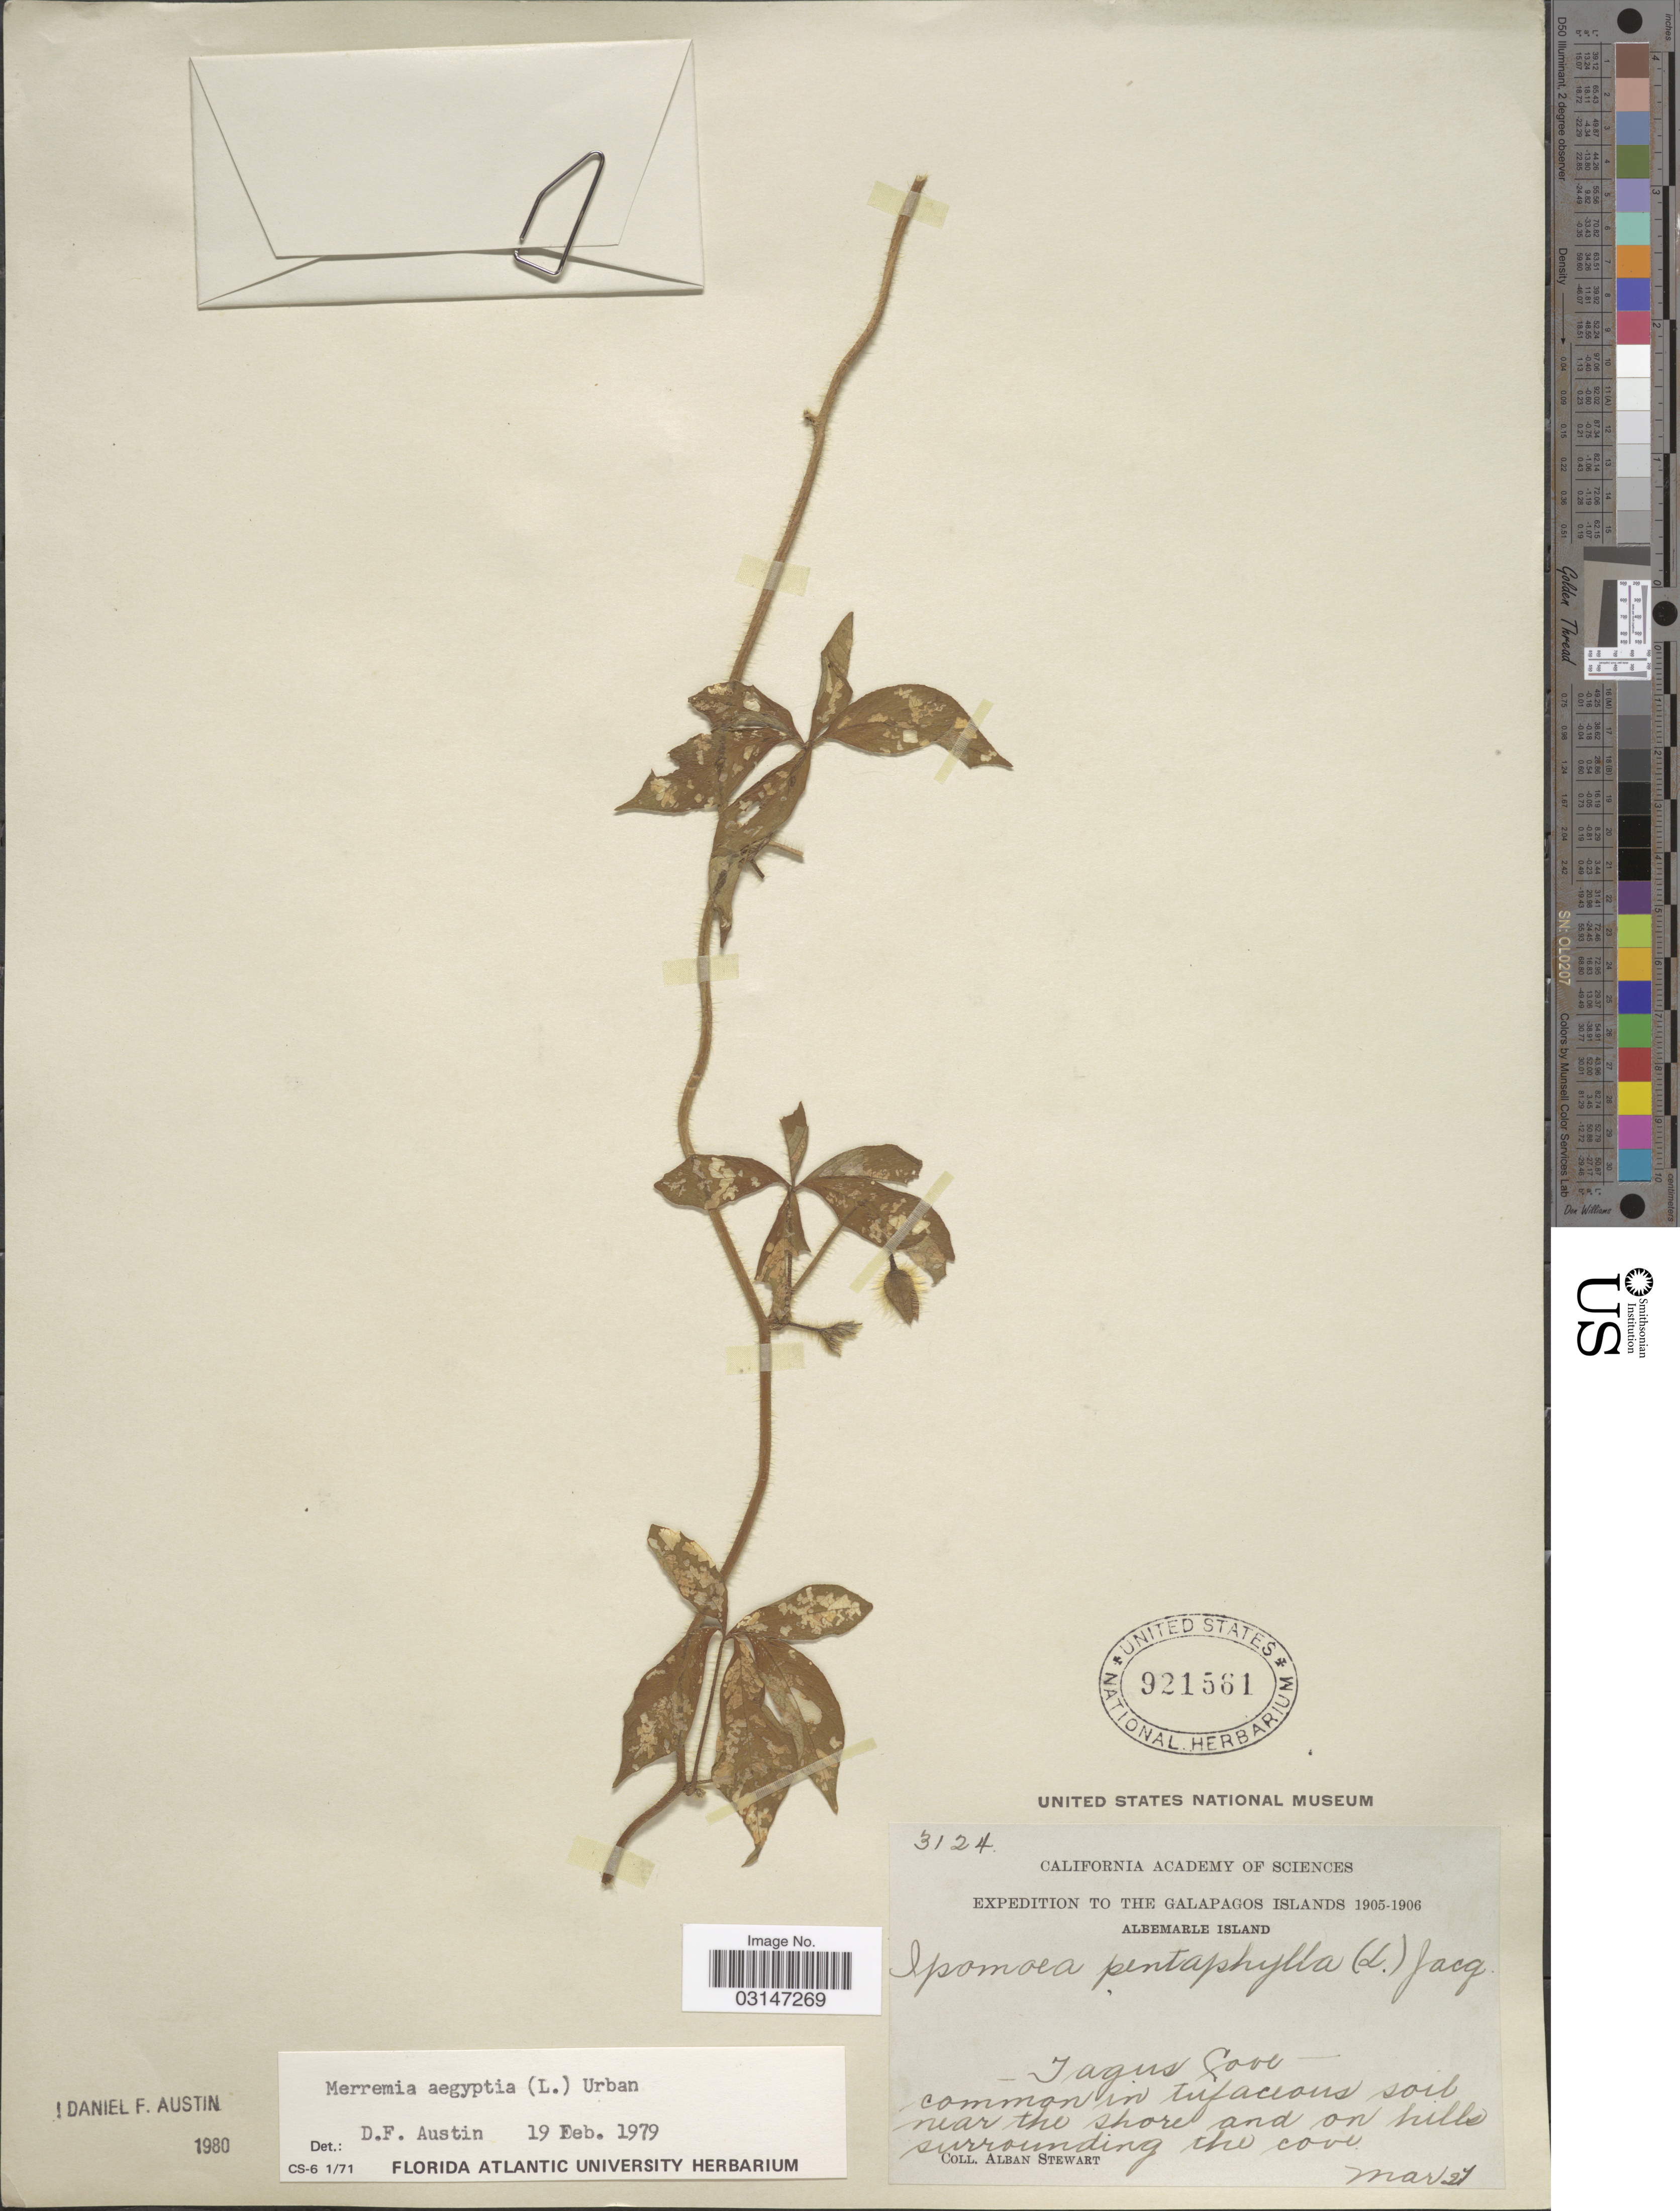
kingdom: Plantae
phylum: Tracheophyta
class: Magnoliopsida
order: Solanales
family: Convolvulaceae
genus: Distimake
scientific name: Distimake aegyptius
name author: (L.) A. R. Simões & Staples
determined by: Strong, Mark T., (BOT), Smithsonian Institution - National Museum of Natural History (UNITED STATES)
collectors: A. Stewart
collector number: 3124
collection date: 1905-03-27/1906-03-27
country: Ecuador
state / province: Colón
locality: The Galapagos Island, Albemarle Island, Tagus Cove.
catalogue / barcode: US 921561